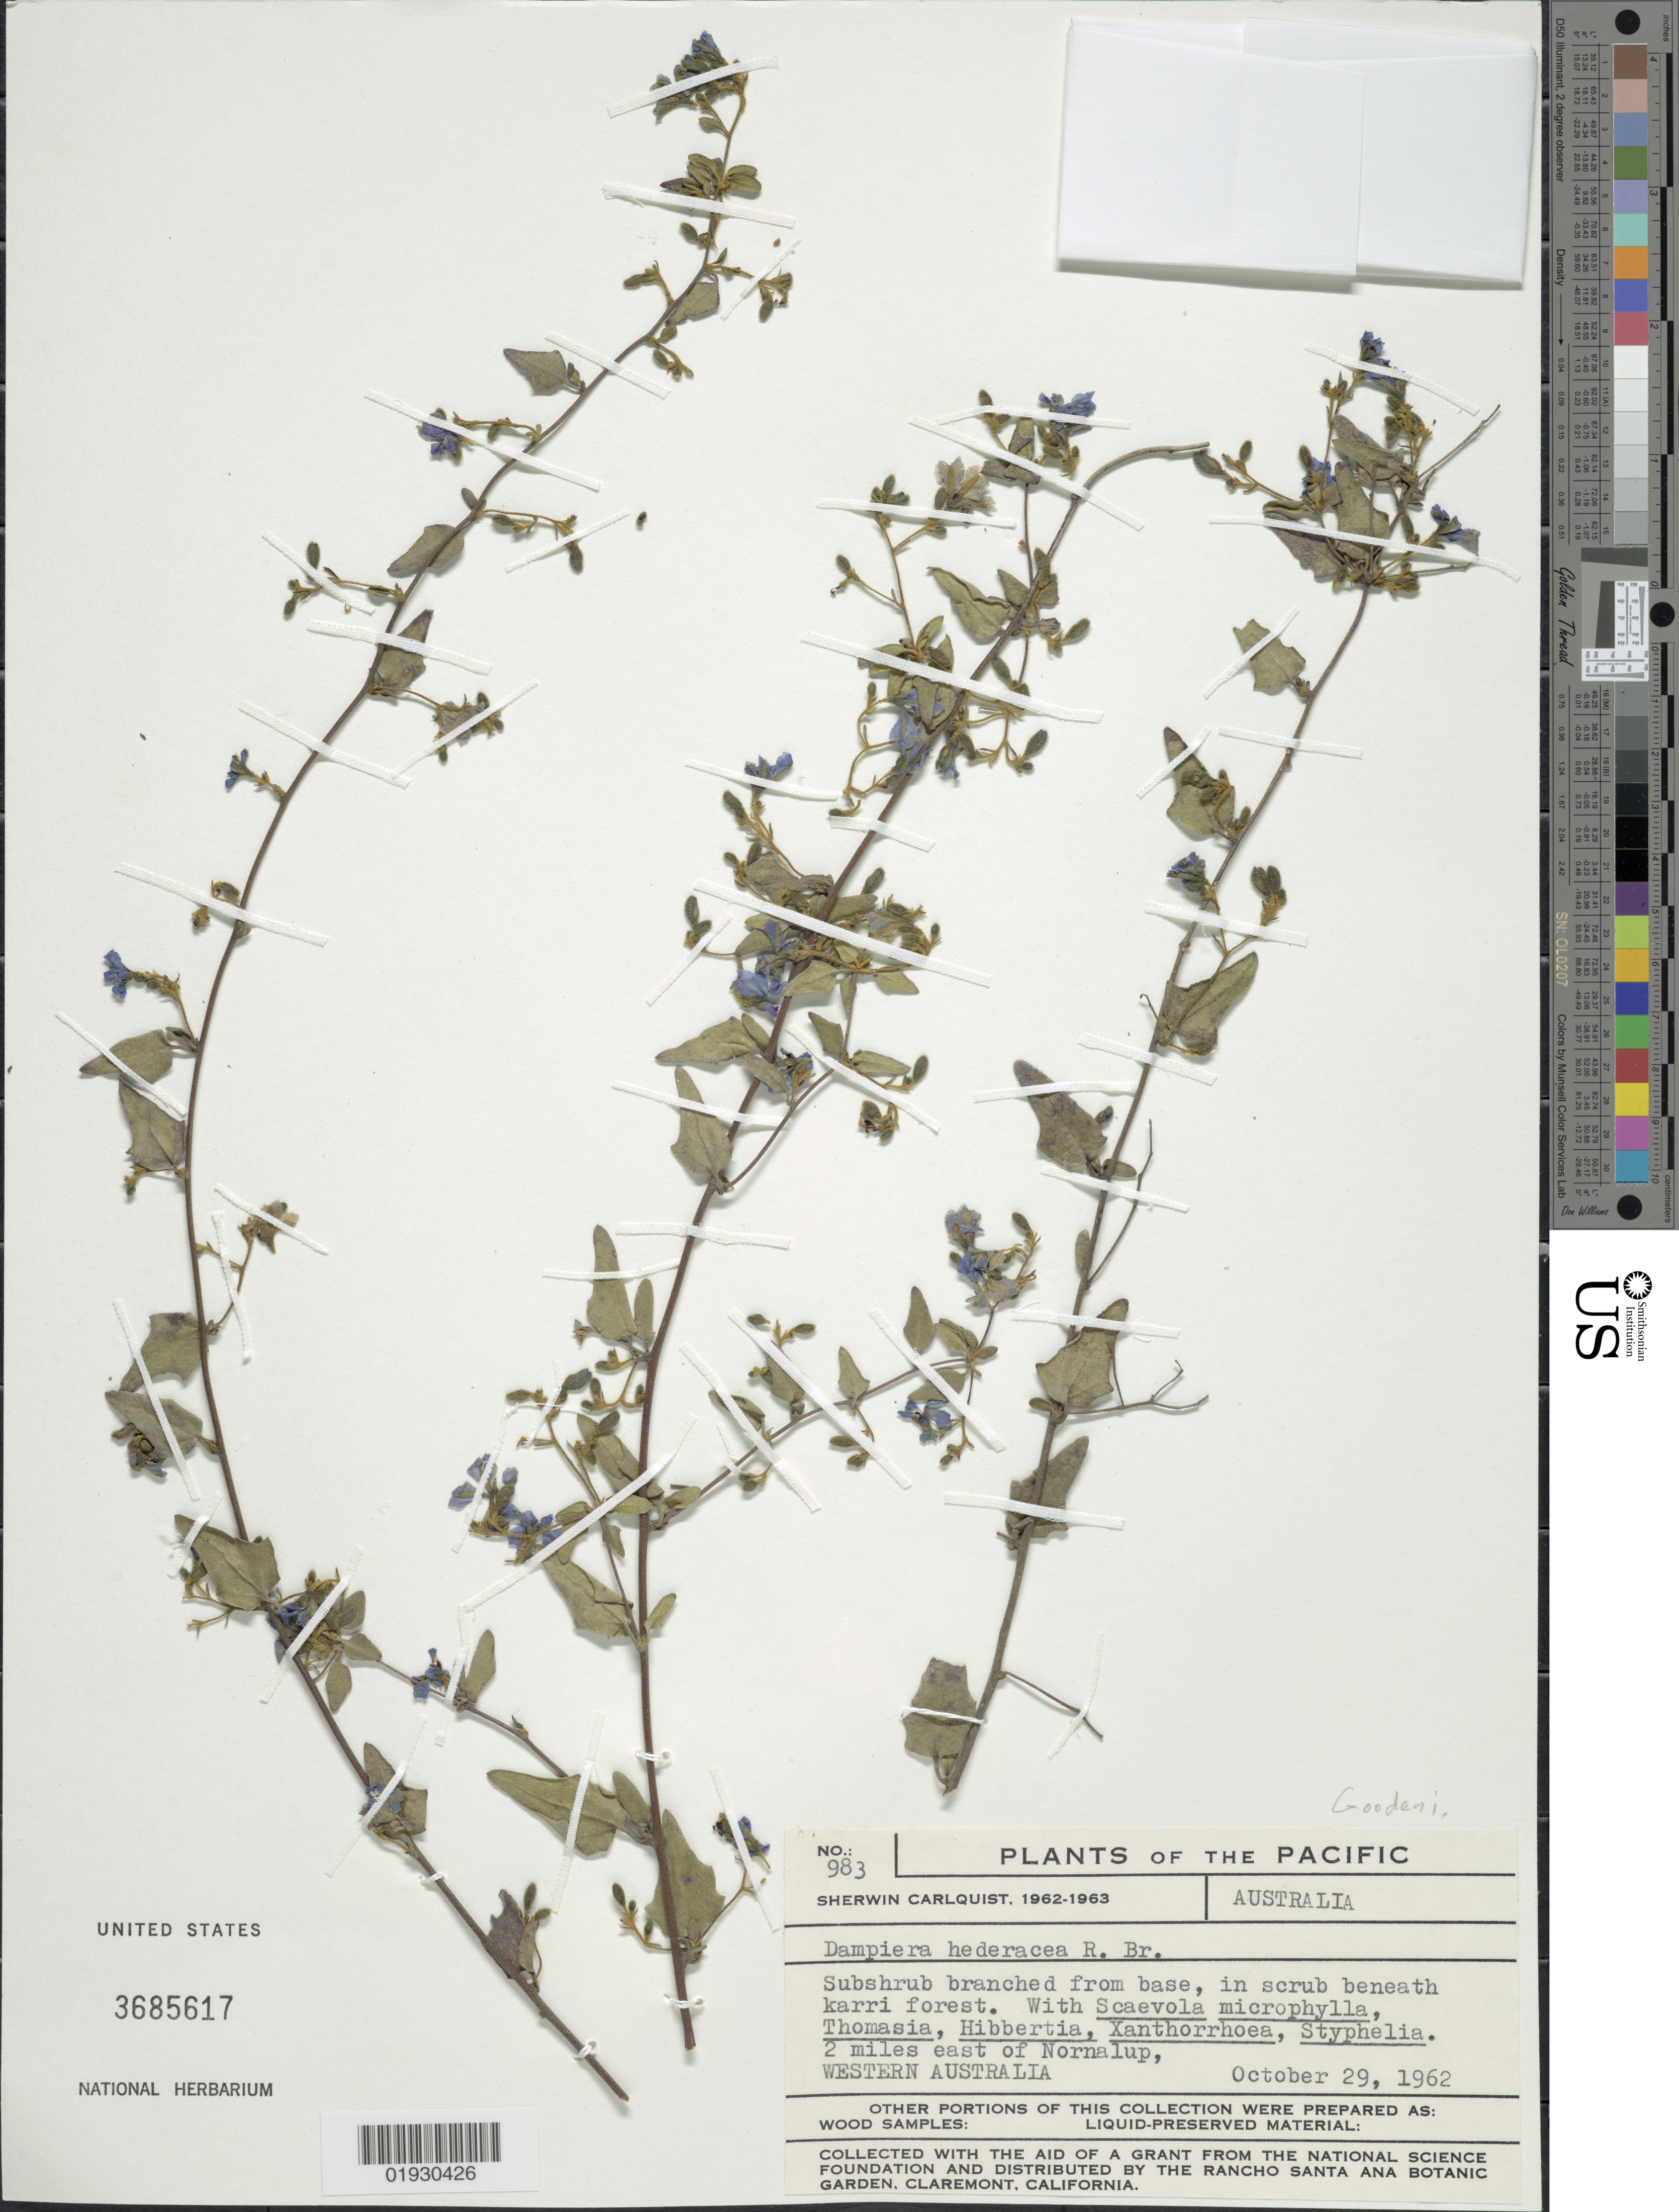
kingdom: Plantae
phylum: Tracheophyta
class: Magnoliopsida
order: Asterales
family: Goodeniaceae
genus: Dampiera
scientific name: Dampiera hederacea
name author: R. Br.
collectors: S. Carlquist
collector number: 983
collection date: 1962-10-29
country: Australia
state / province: Western Australia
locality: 2 miles east of Nornalup.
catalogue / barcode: US 3685617